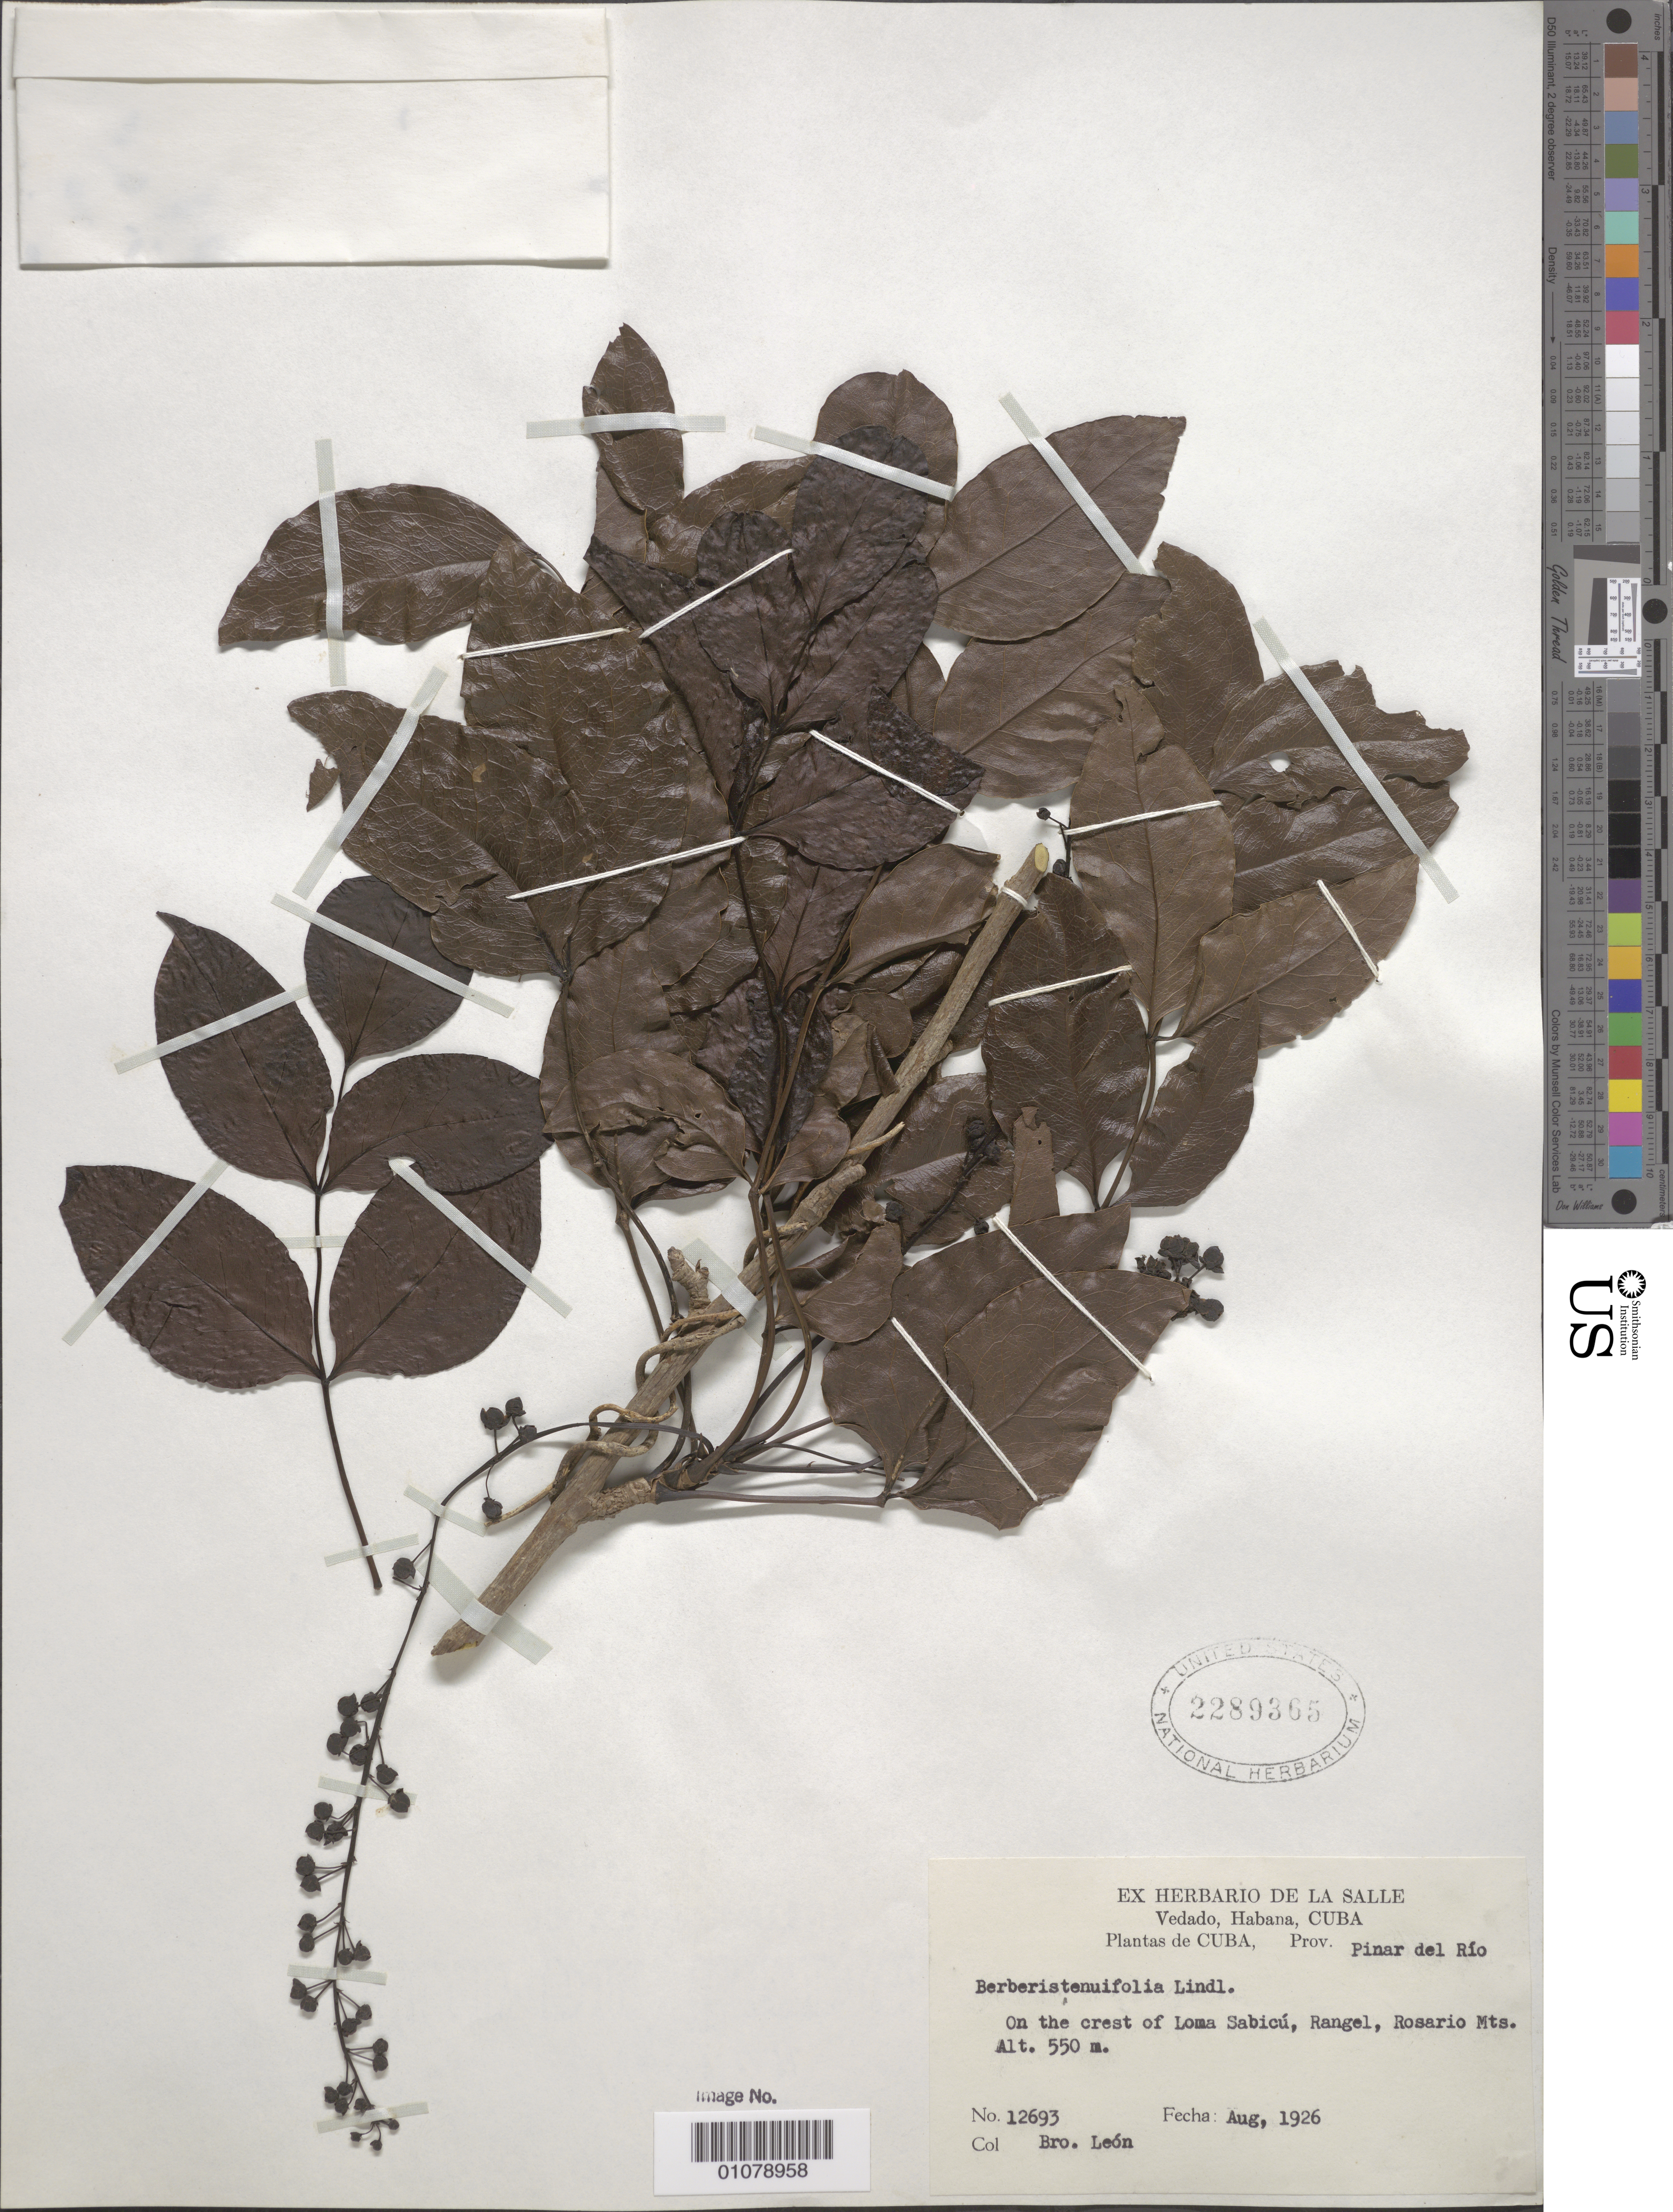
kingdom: Plantae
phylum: Tracheophyta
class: Magnoliopsida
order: Ranunculales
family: Berberidaceae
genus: Berberis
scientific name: Berberis tenuifolia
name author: Lindl.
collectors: Bro. León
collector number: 12693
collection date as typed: Aug 1926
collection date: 1926-08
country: Cuba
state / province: Pinar del Rio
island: Cuba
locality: On the crest of Loma Sabicu, Rangel, Rosario Mts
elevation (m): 168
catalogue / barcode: US 2289365